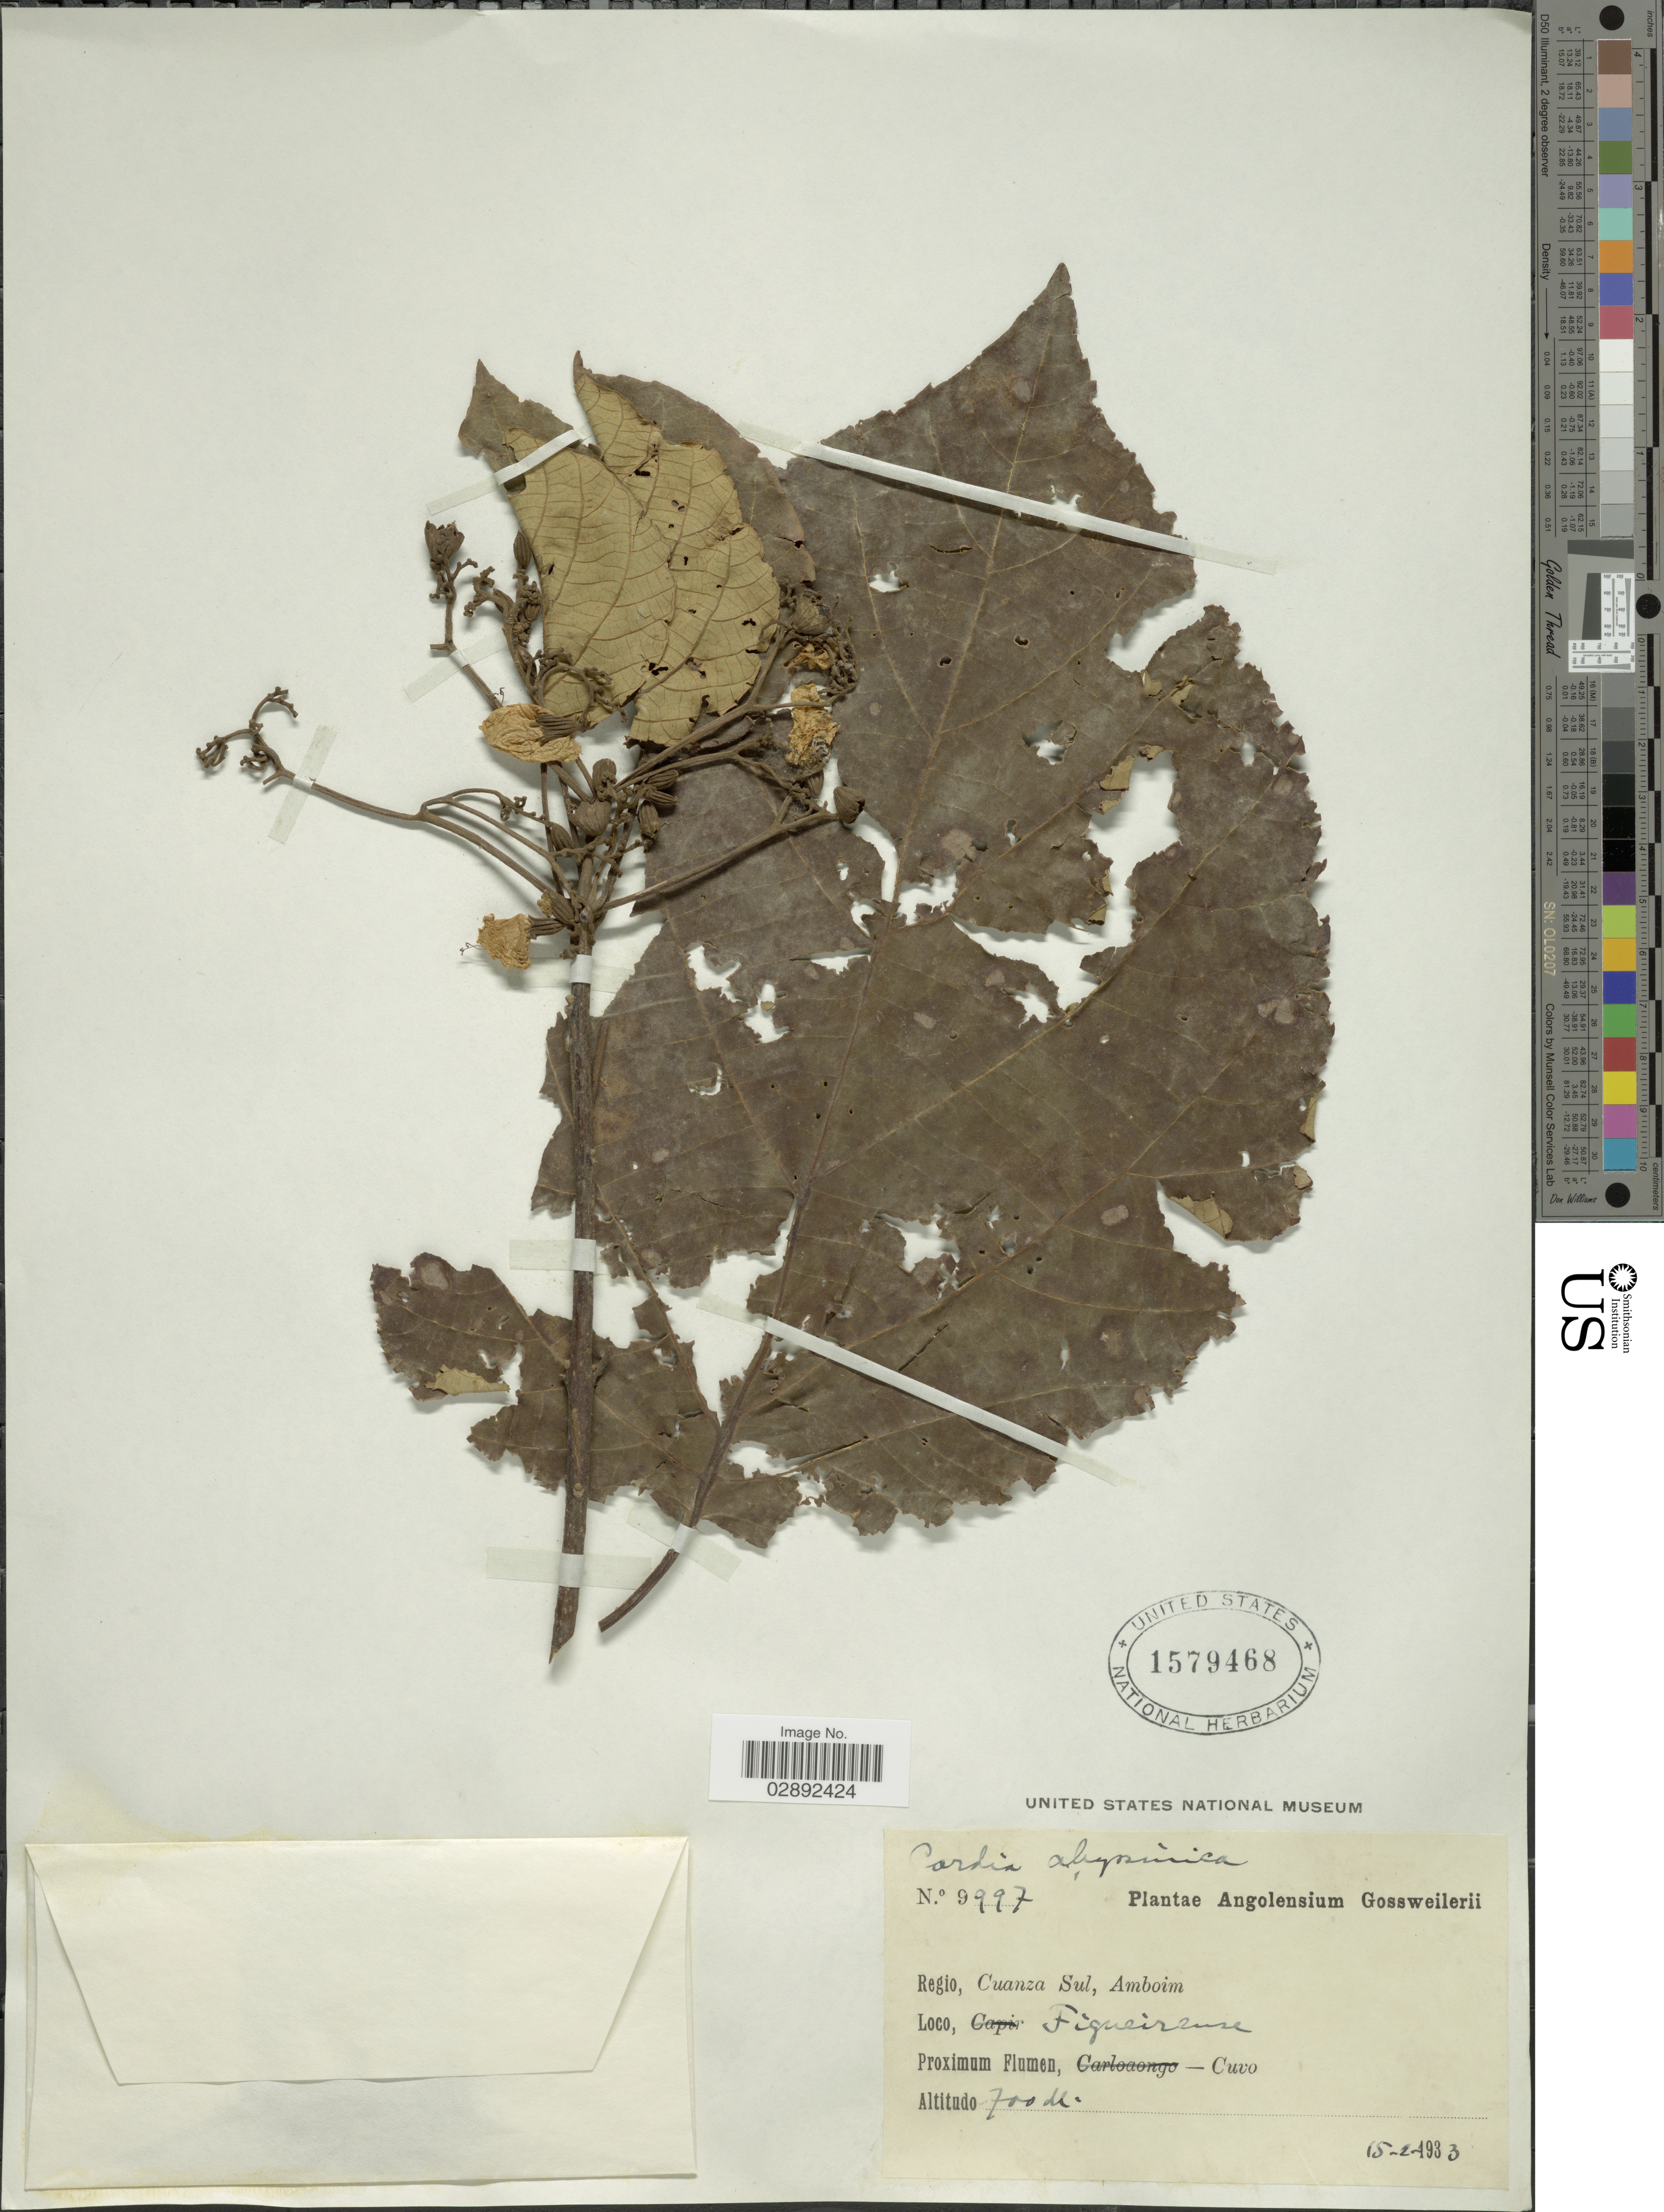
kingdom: Plantae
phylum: Tracheophyta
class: Magnoliopsida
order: Boraginales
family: Cordiaceae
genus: Cordia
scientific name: Cordia africana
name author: Lam.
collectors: -. Gossweiler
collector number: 9997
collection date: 1933-02-15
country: Angola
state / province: Cuanza Sul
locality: Regio, Cuanza Sul, Amboim. Figueirense. Proximum Flumen, - Cuvo.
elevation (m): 700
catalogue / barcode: US 1579468